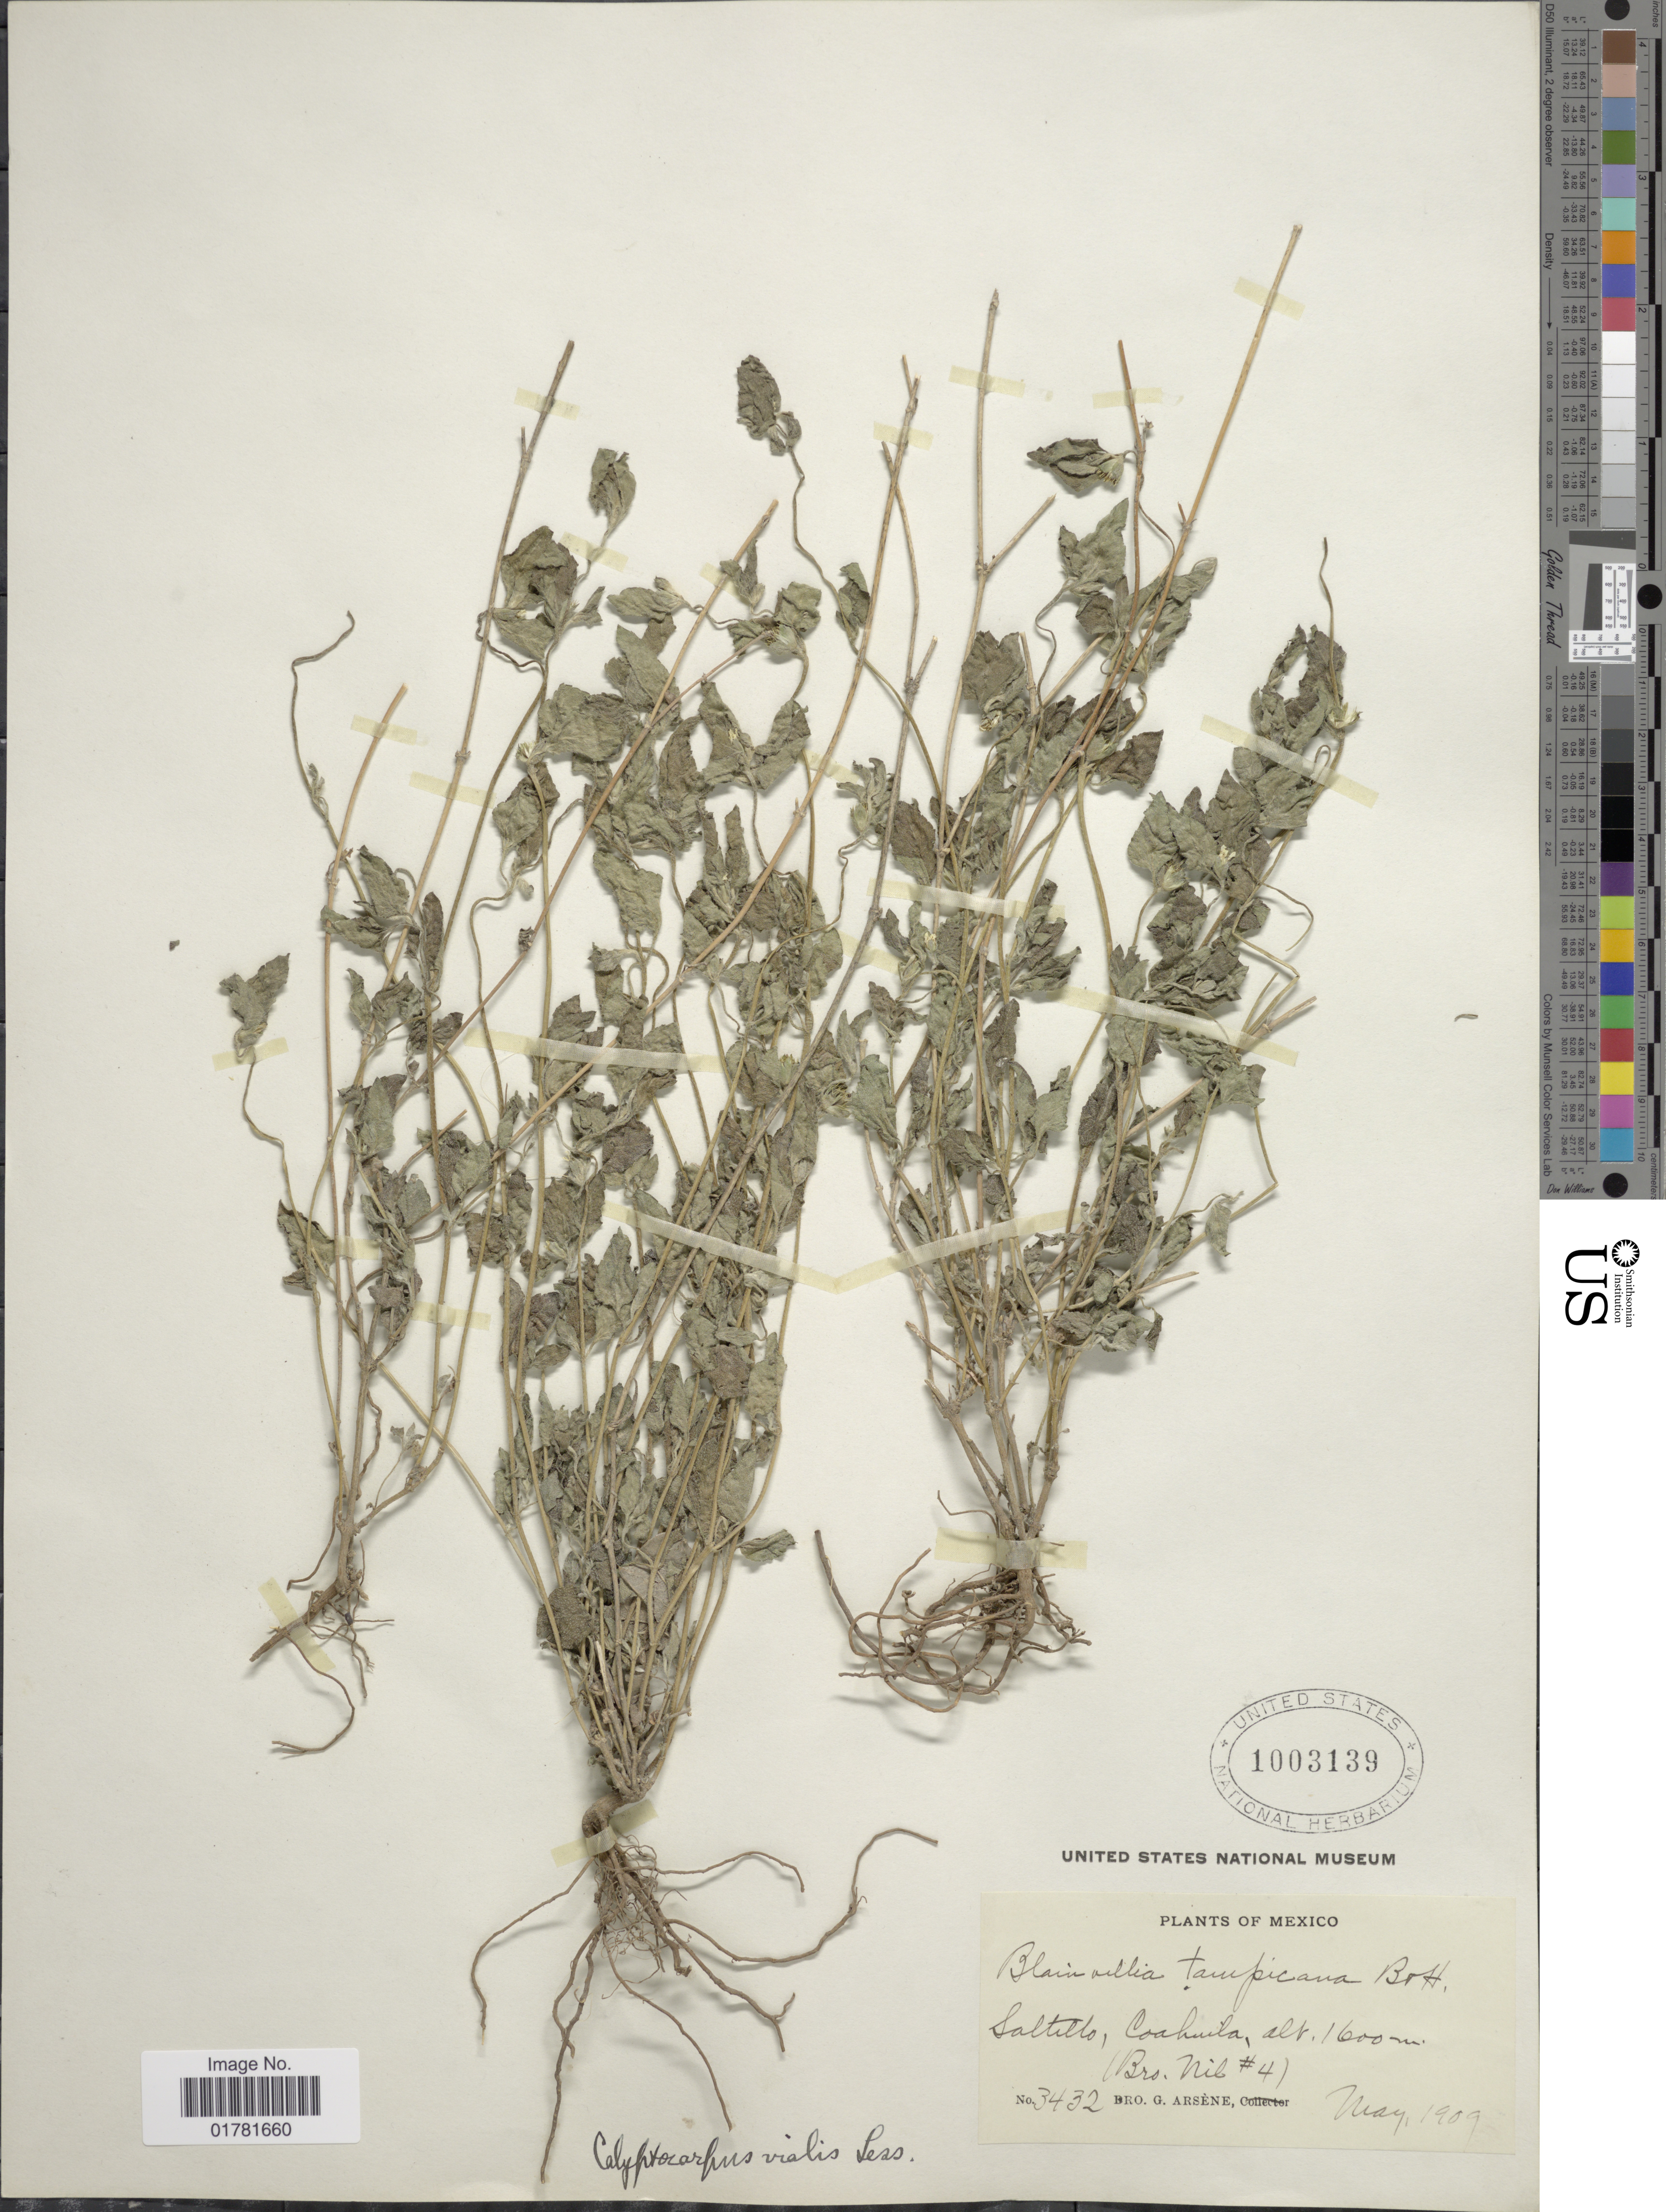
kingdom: Plantae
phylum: Tracheophyta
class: Magnoliopsida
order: Asterales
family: Asteraceae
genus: Calyptocarpus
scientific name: Calyptocarpus vialis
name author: Less.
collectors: Bro. Nil & Bro. G. Arsène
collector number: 4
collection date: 1909-05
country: Mexico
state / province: Coahuila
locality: Saltilto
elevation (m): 1600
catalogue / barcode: US 1003139